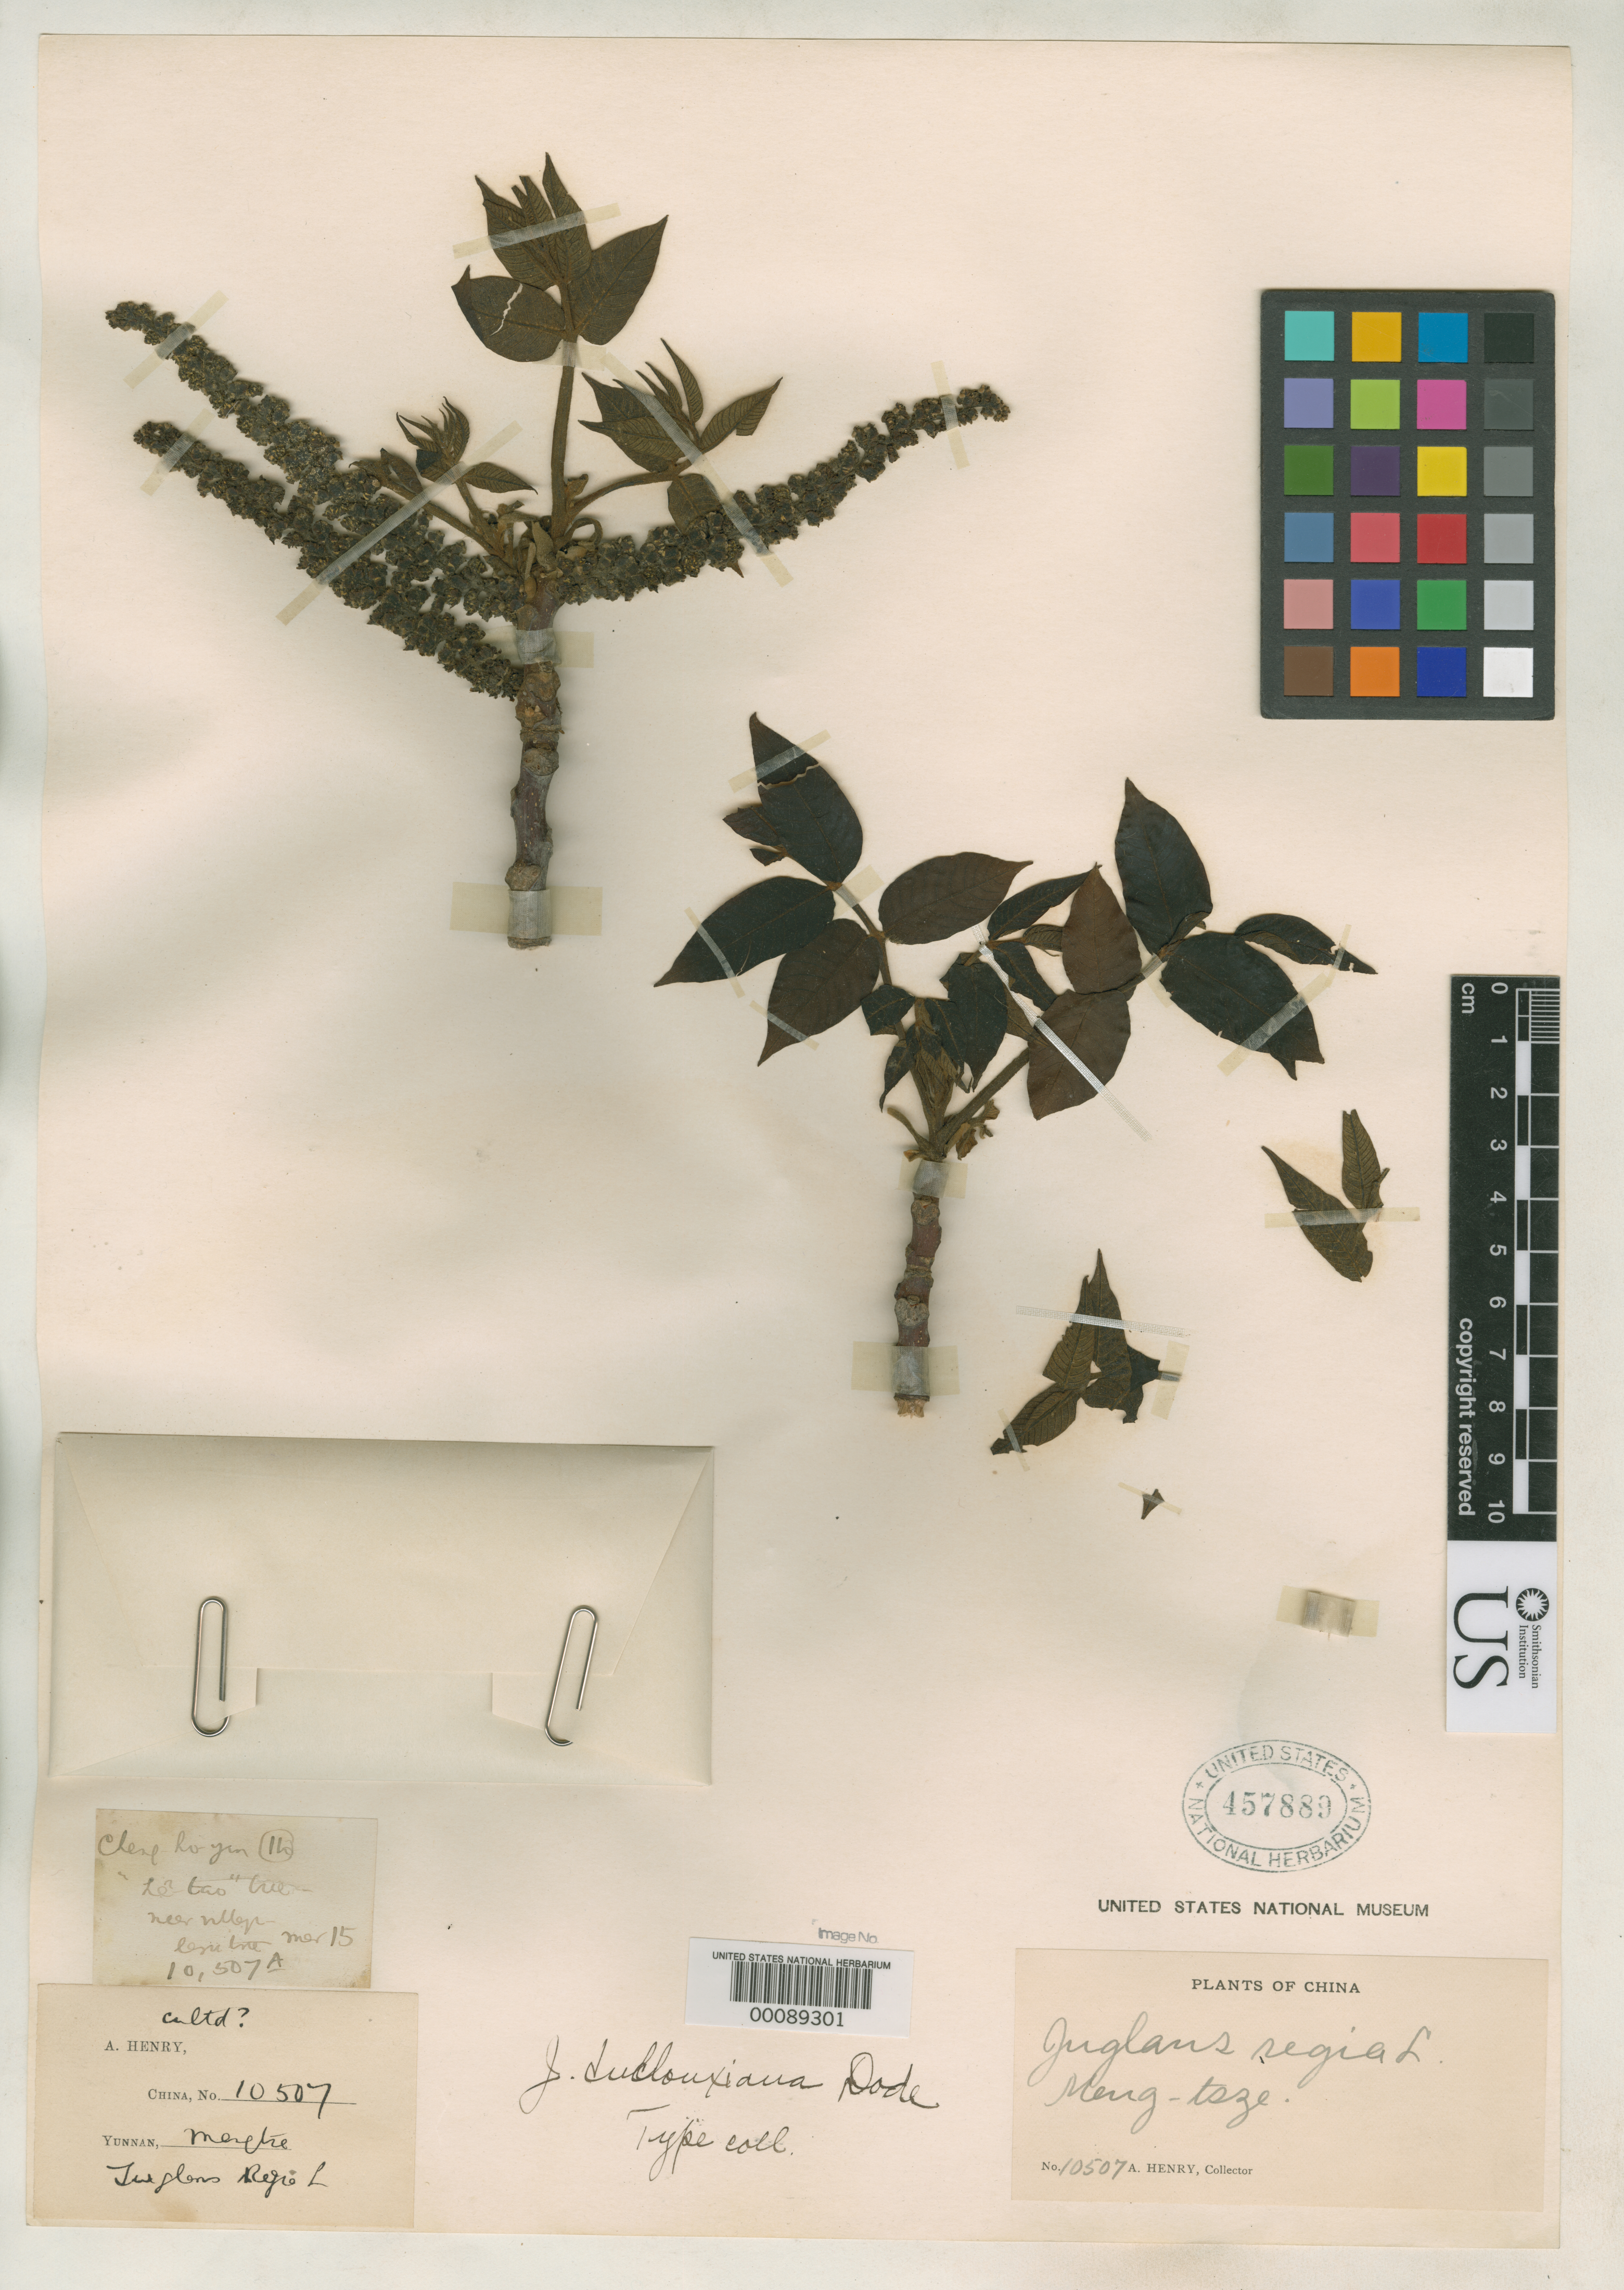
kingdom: Plantae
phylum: Tracheophyta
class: Magnoliopsida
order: Fagales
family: Juglandaceae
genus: Juglans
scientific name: Juglans duclouxiana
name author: Dode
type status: Type Fragment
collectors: A. Henry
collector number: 10507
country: China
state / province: Yunnan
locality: Mengtze [Meng-tsze]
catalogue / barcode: US 457889